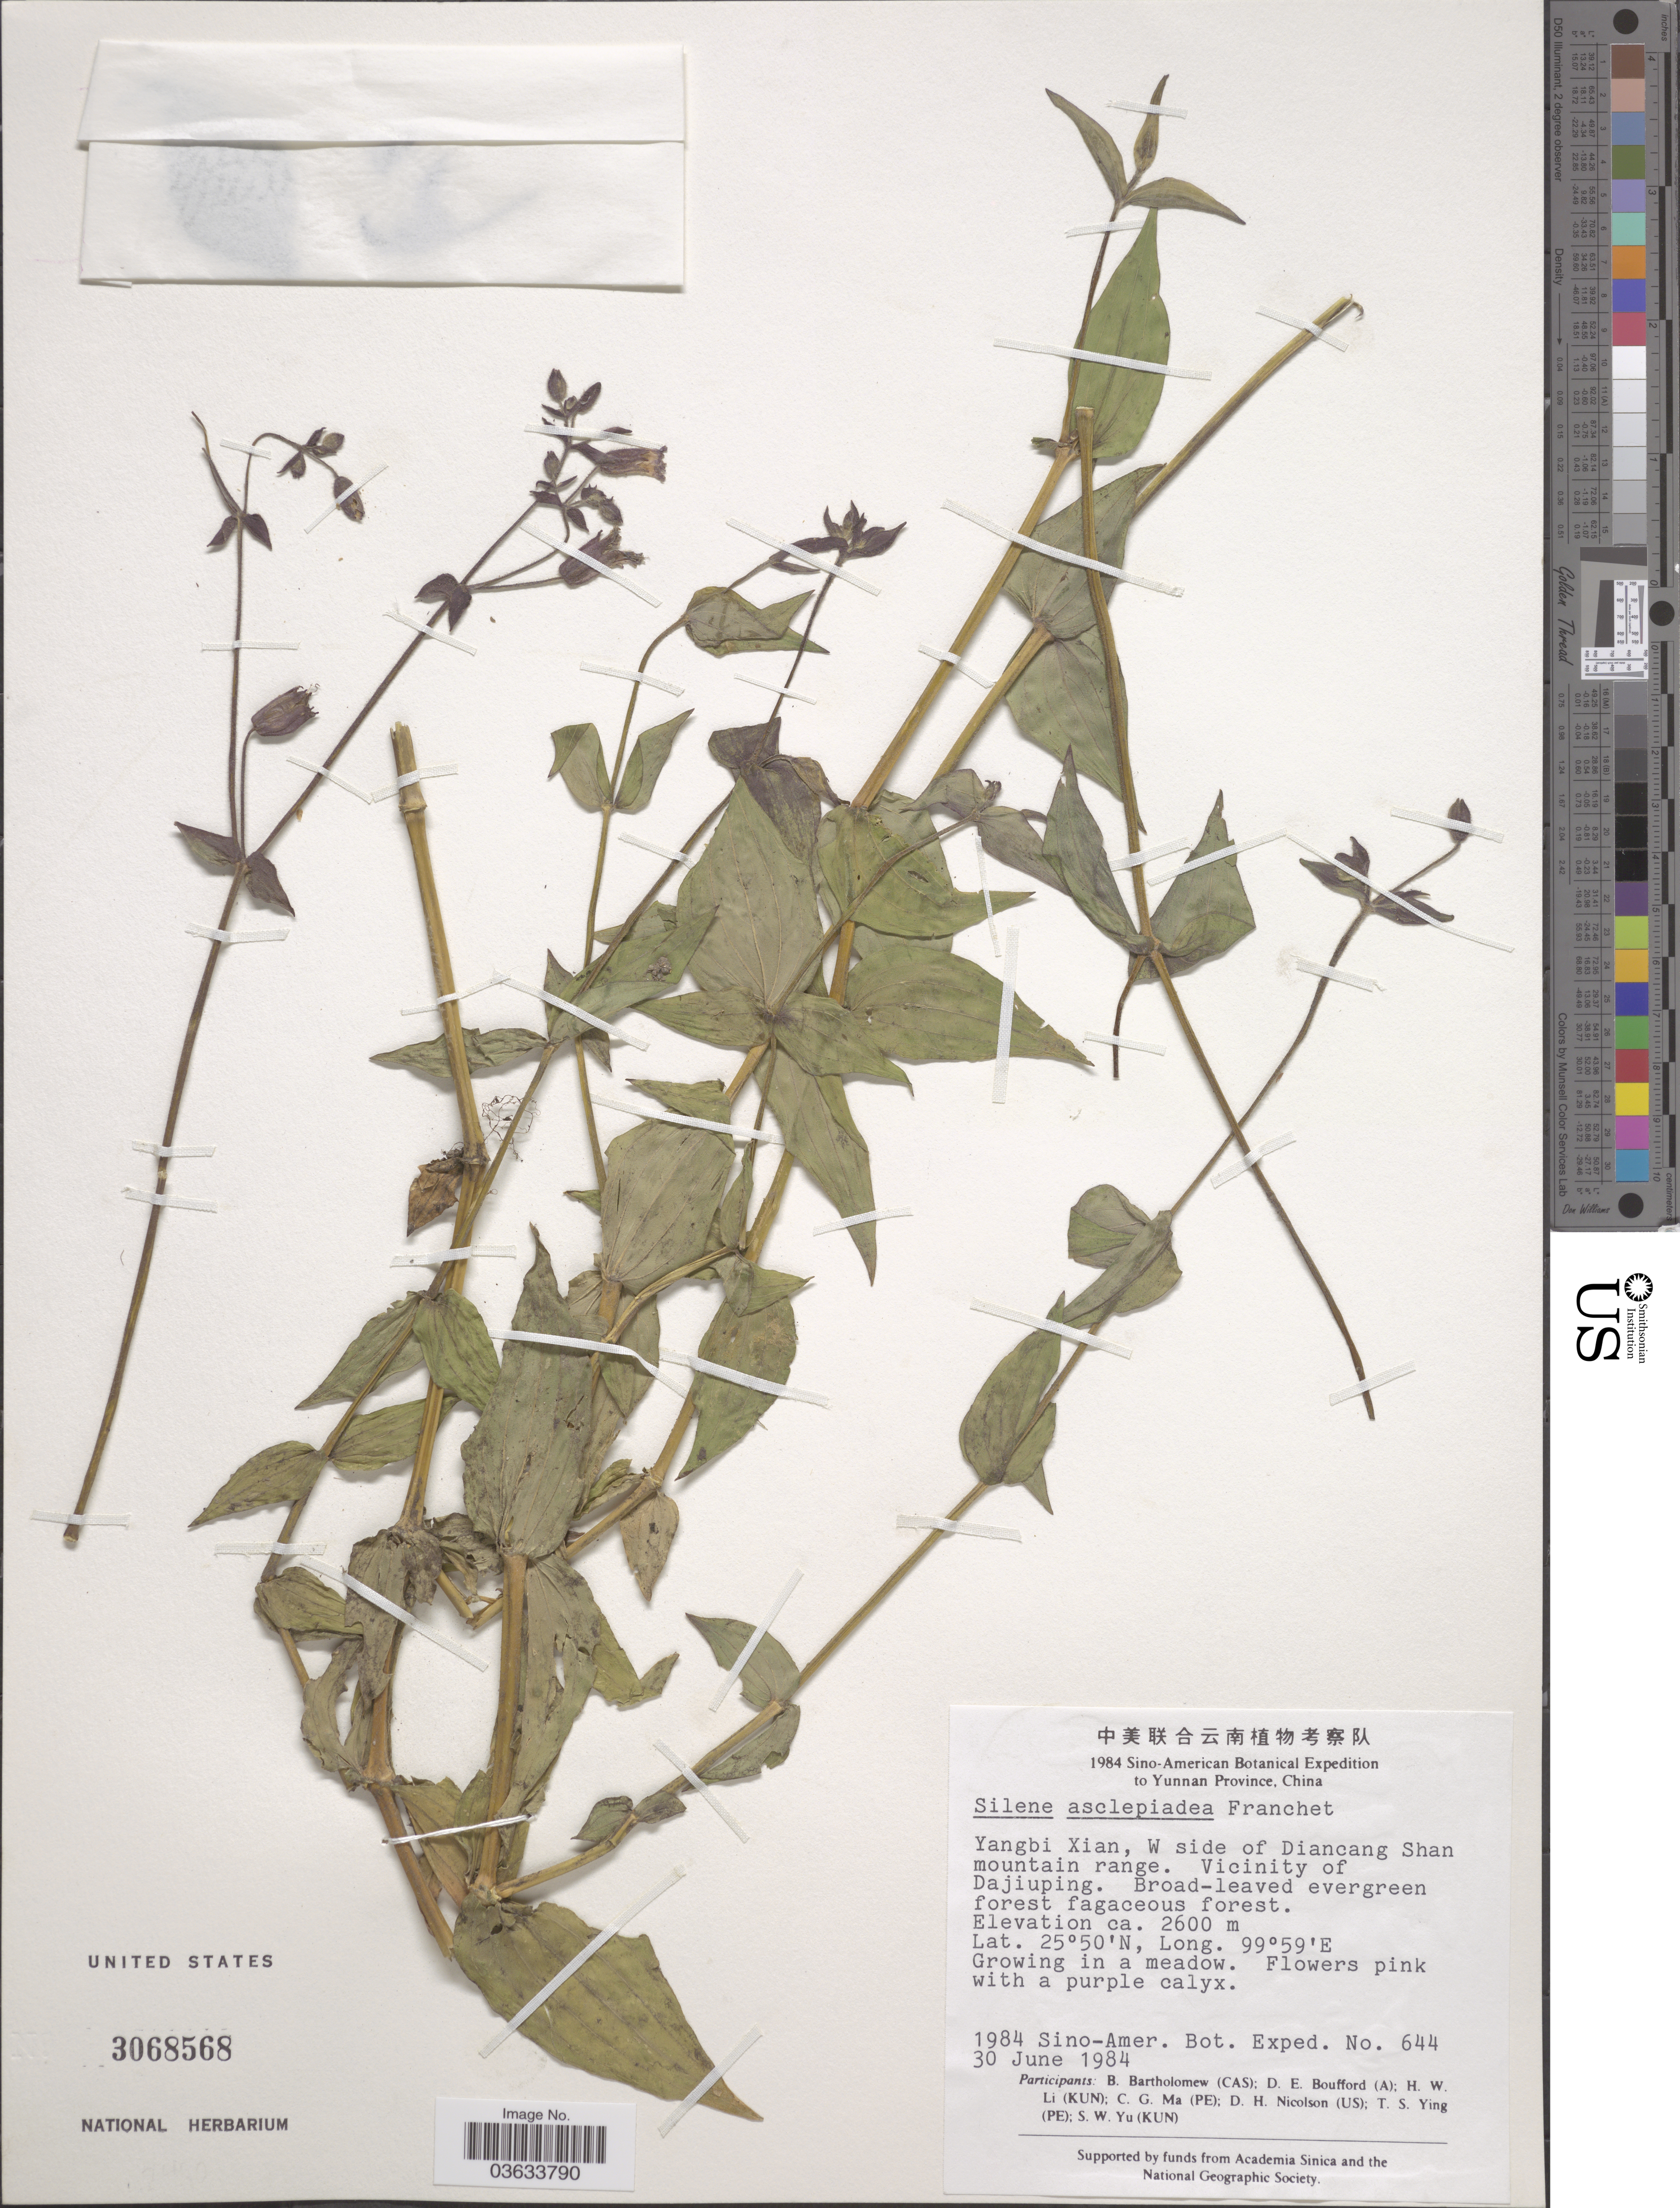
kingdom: Plantae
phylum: Tracheophyta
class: Magnoliopsida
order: Caryophyllales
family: Caryophyllaceae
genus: Silene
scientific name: Silene asclepiadea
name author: Franch.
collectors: Sino-Amer. Bot. Exped. 1984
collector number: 644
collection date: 1984-06-30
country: China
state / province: Yunnan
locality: Yangbi Xian, W side of Diancang Shan, mountain range. Vicinity of Dajiuping.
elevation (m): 2600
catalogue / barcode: US 3068568